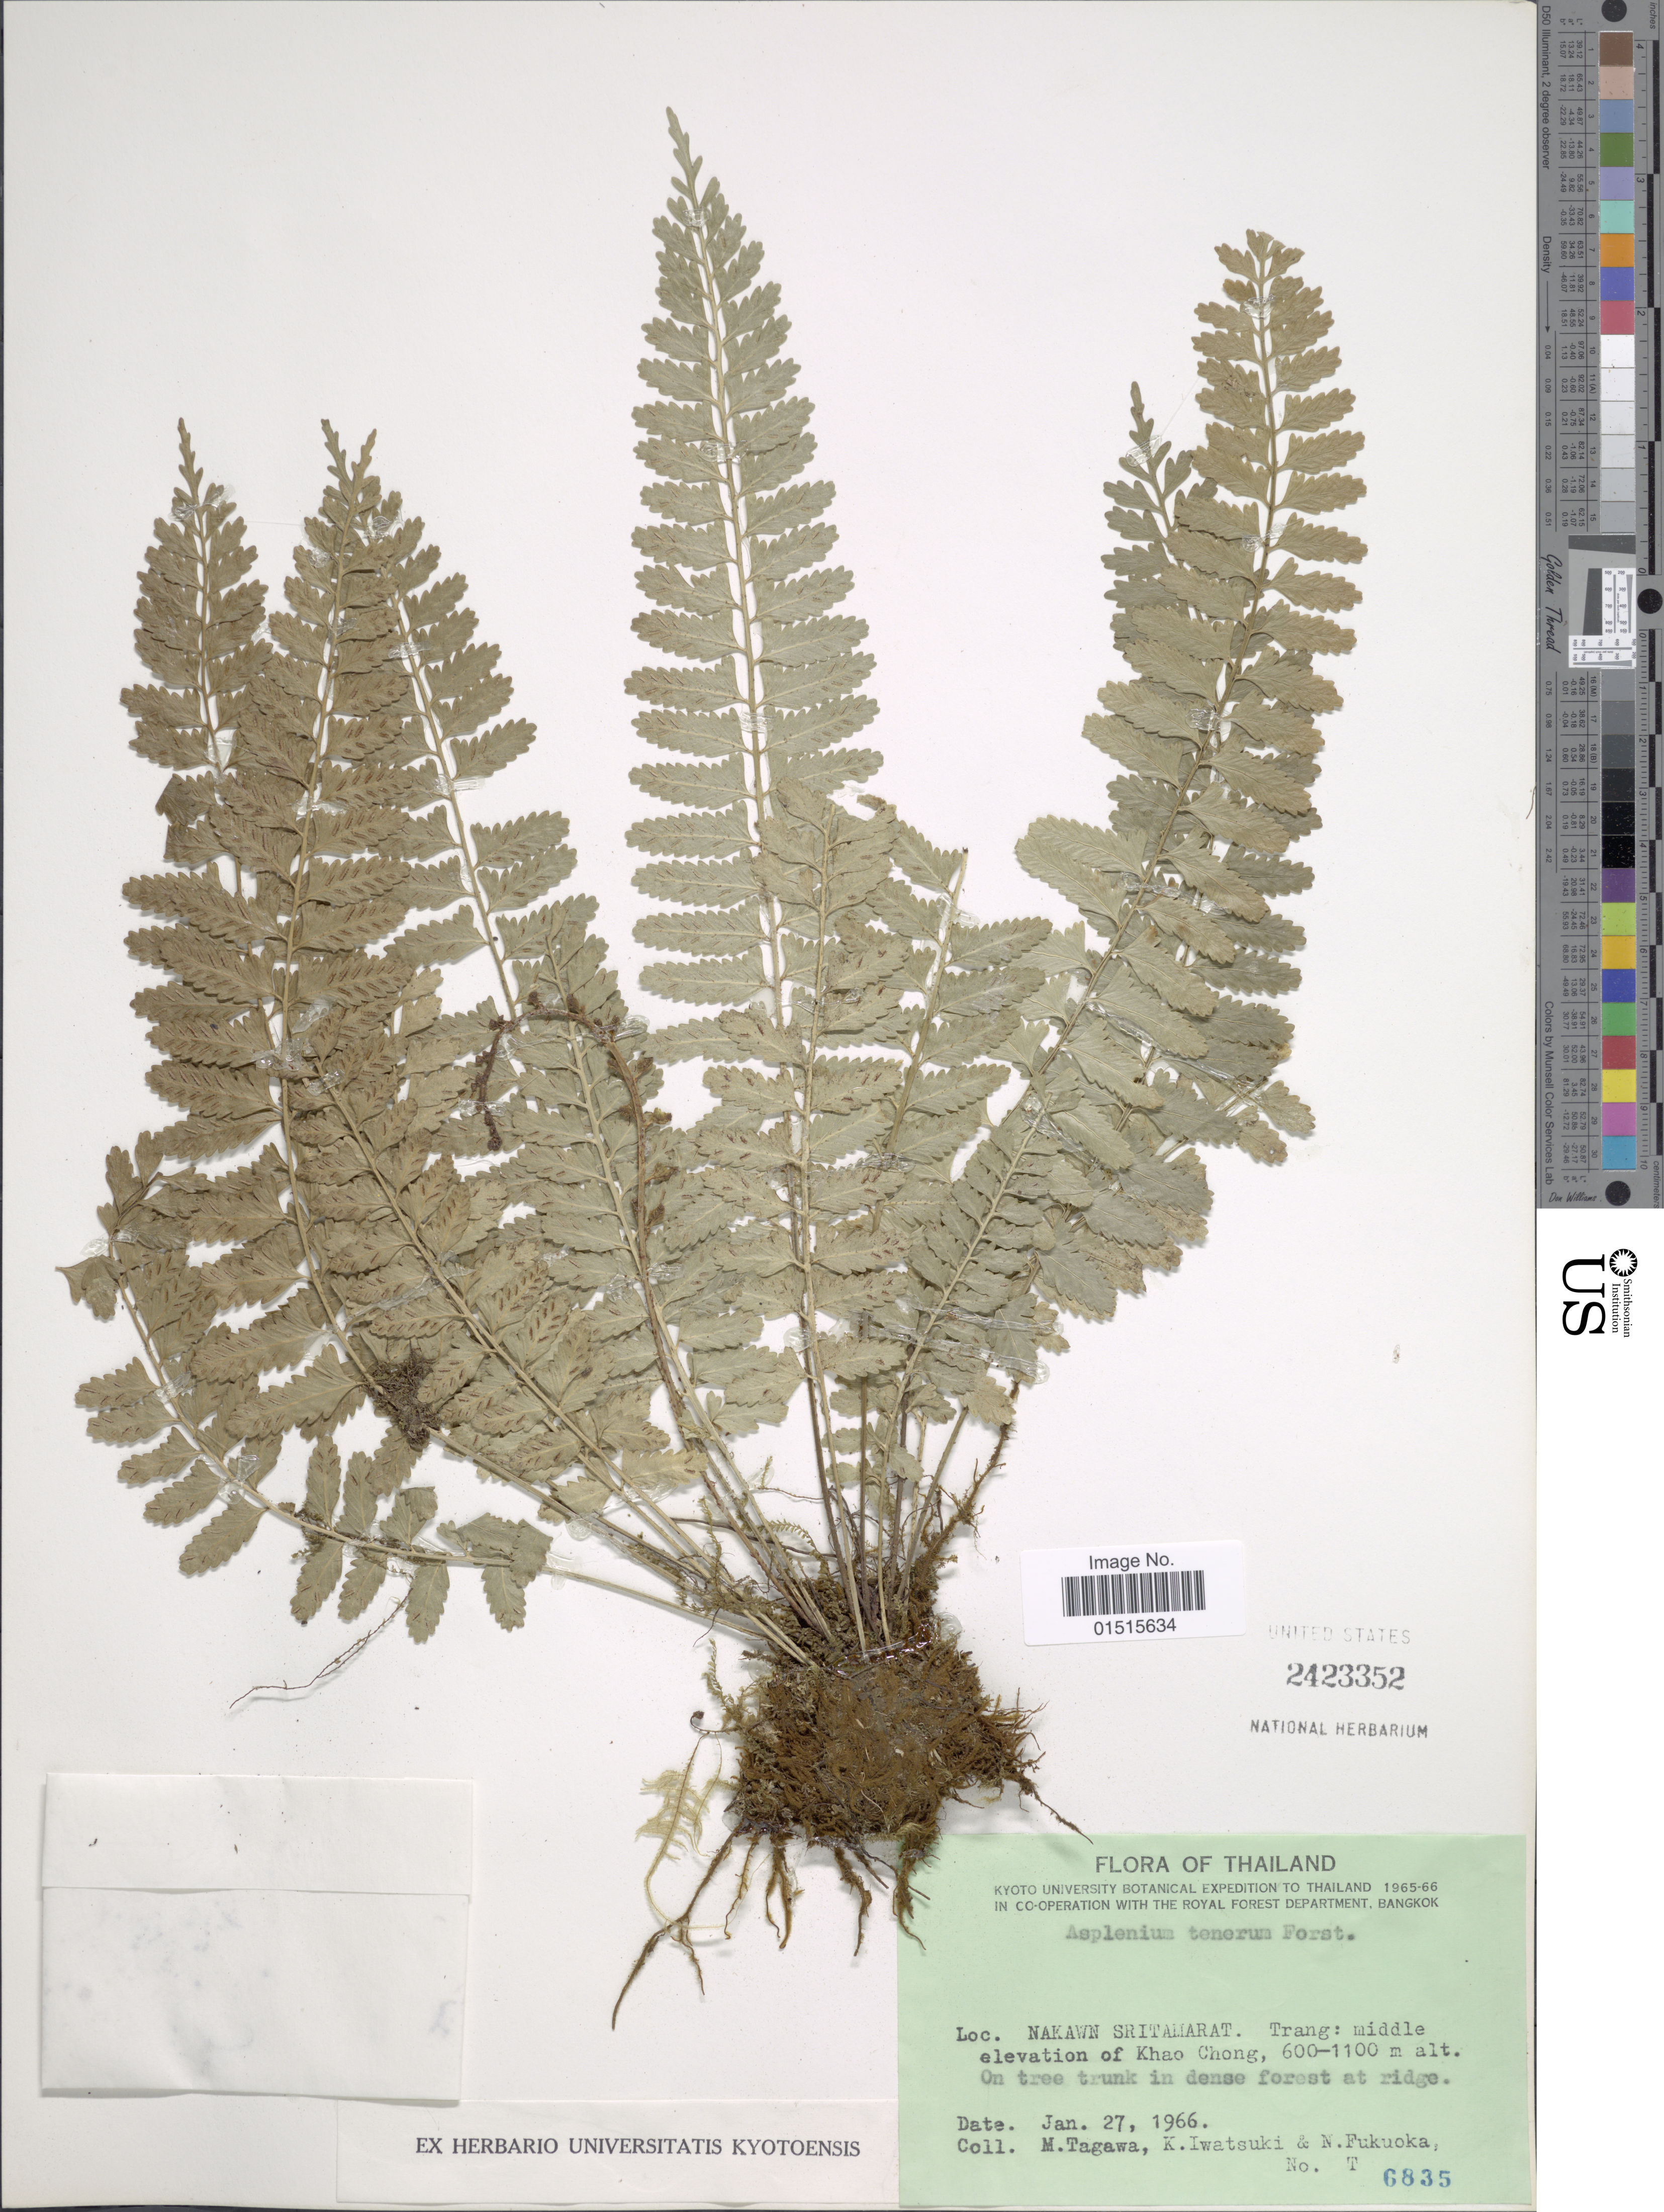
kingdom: Plantae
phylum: Tracheophyta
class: Polypodiopsida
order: Polypodiales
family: Aspleniaceae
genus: Asplenium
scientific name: Asplenium tenerum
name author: G. Forst.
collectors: M. Tagawa, K. Iwatsuki & N. Fukuoka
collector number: T6835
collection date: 1966-01-27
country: Thailand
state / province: Trang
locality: Nakawn Sritamarat: middle elevation of Khao Chong, on tree trunk in dense forest at ridge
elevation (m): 600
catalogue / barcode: US 2423352